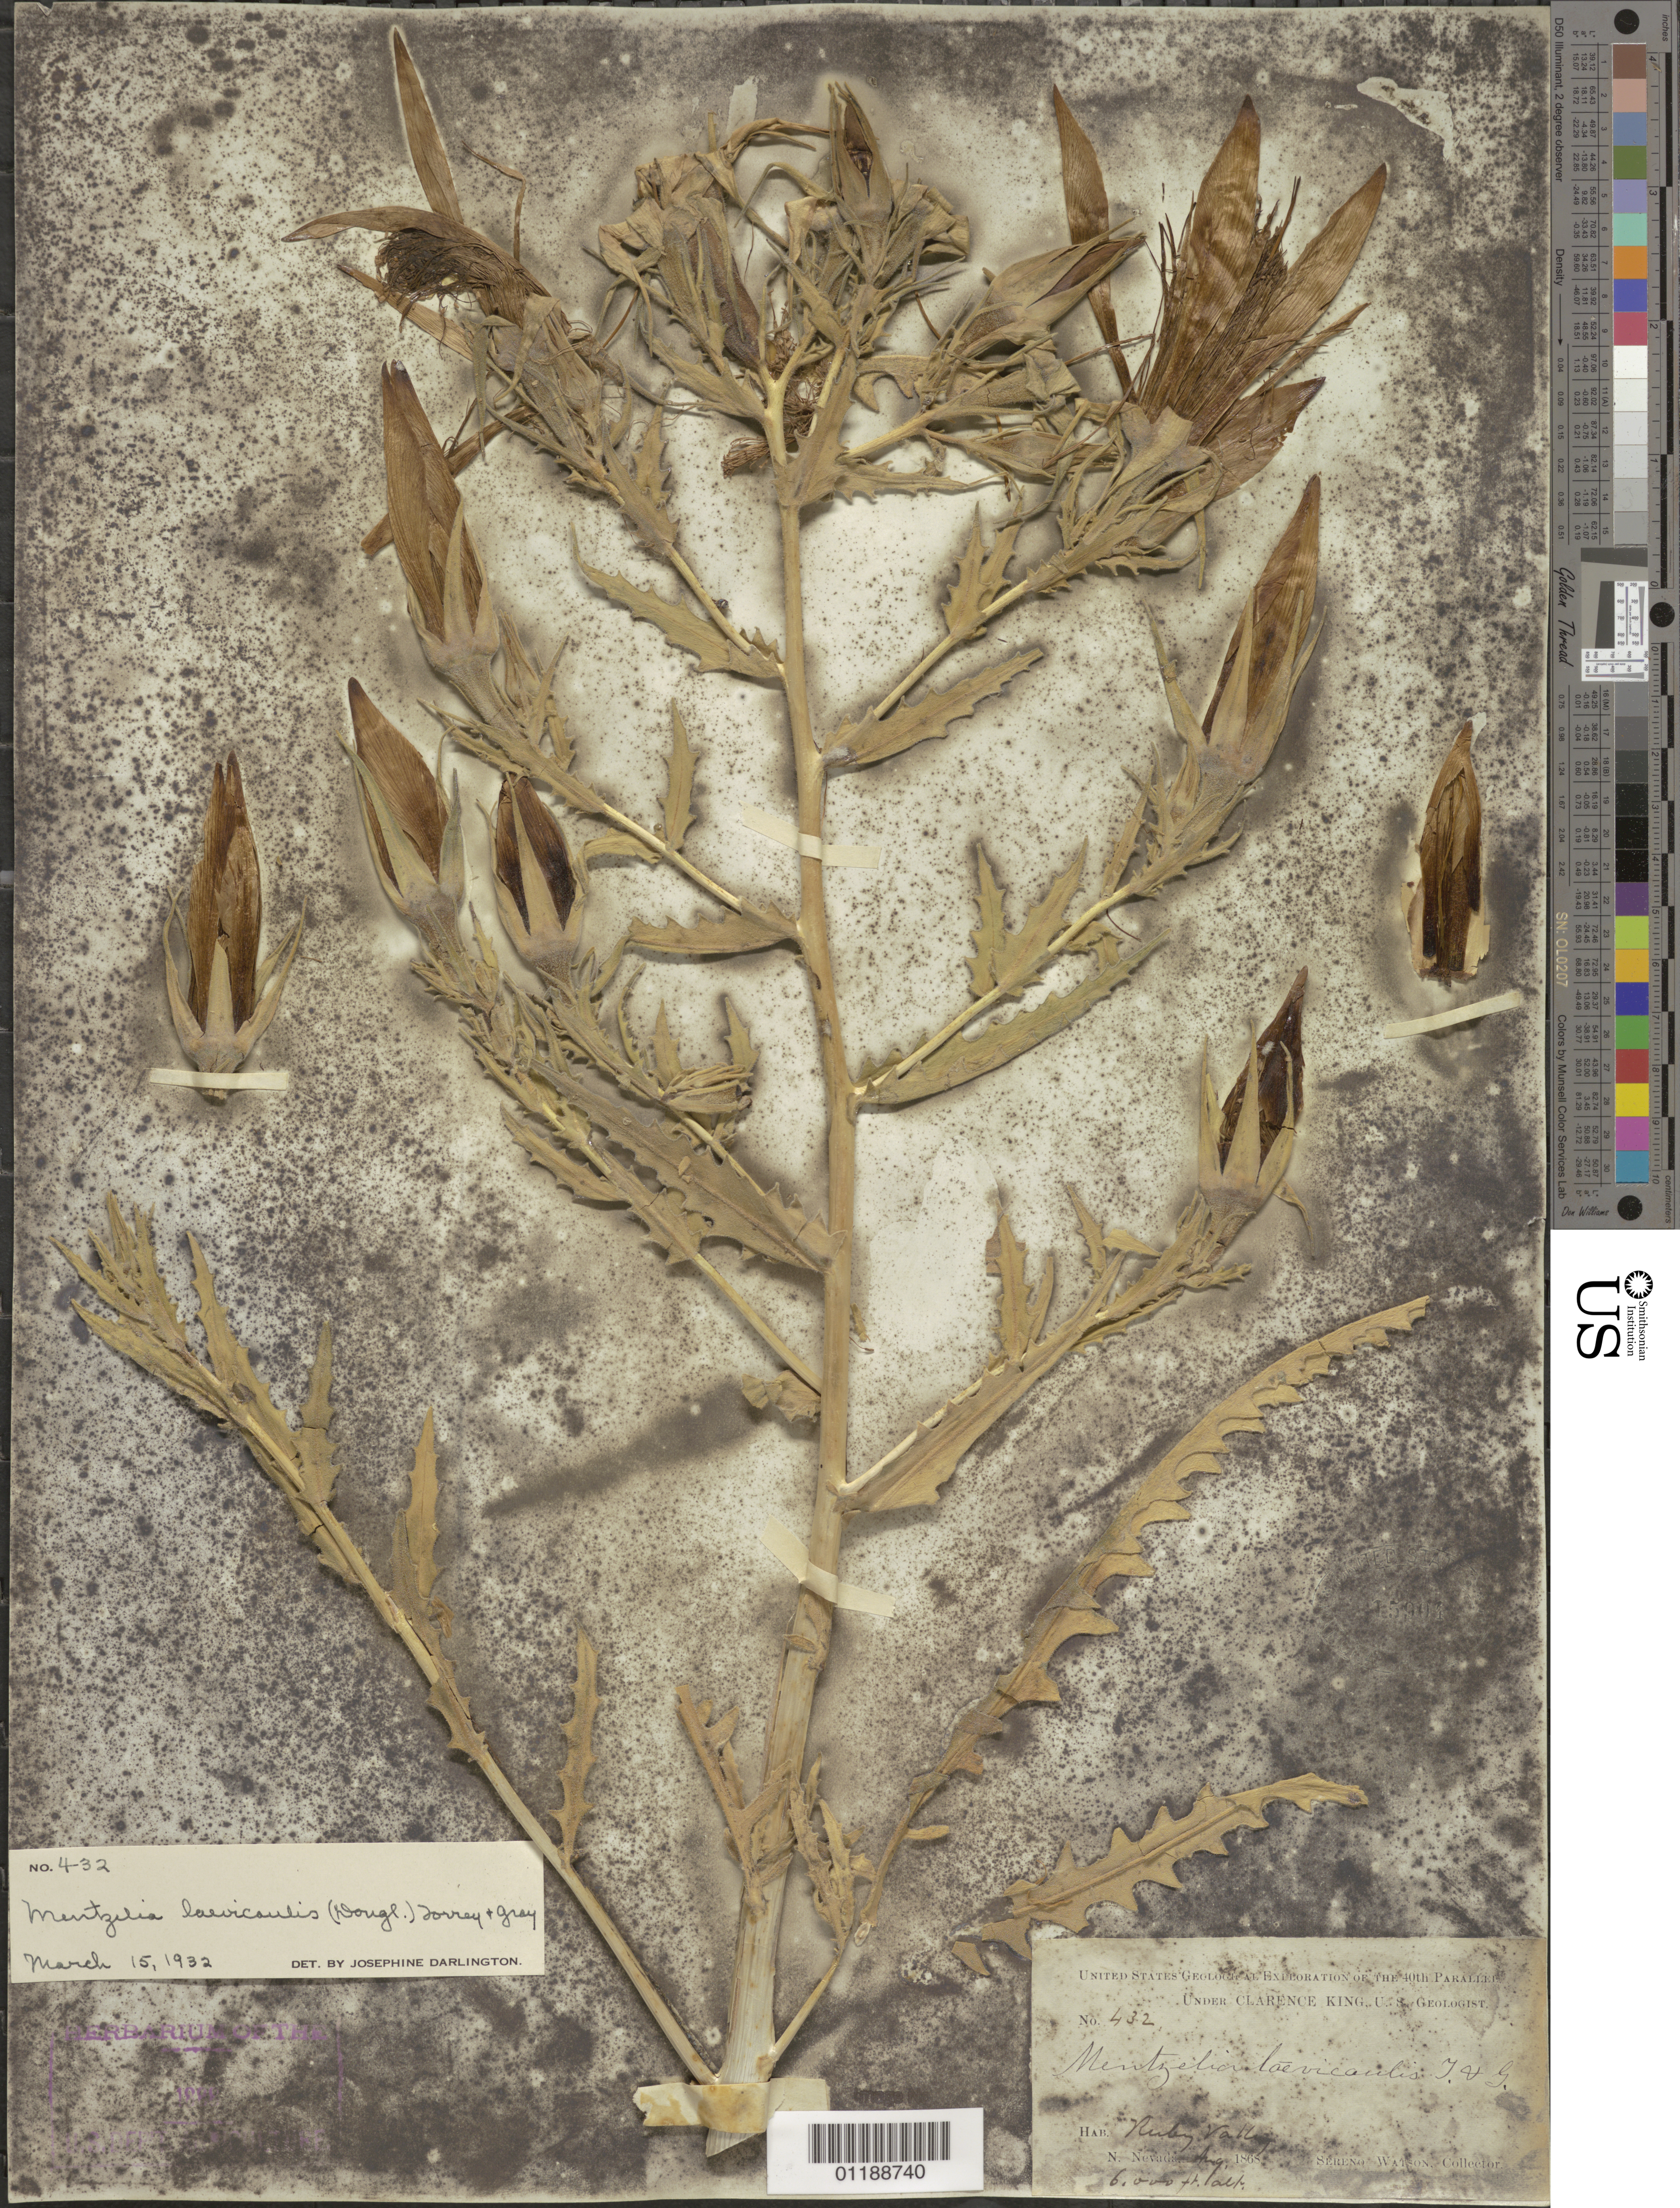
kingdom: Plantae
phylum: Tracheophyta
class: Magnoliopsida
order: Cornales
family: Loasaceae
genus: Mentzelia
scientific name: Mentzelia laevicaulis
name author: (Douglas ex Hook.) Torr. & A. Gray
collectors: S. Watson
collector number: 432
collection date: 1868-08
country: United States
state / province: Nevada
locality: Ruby Valley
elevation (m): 1829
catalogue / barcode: US 15904